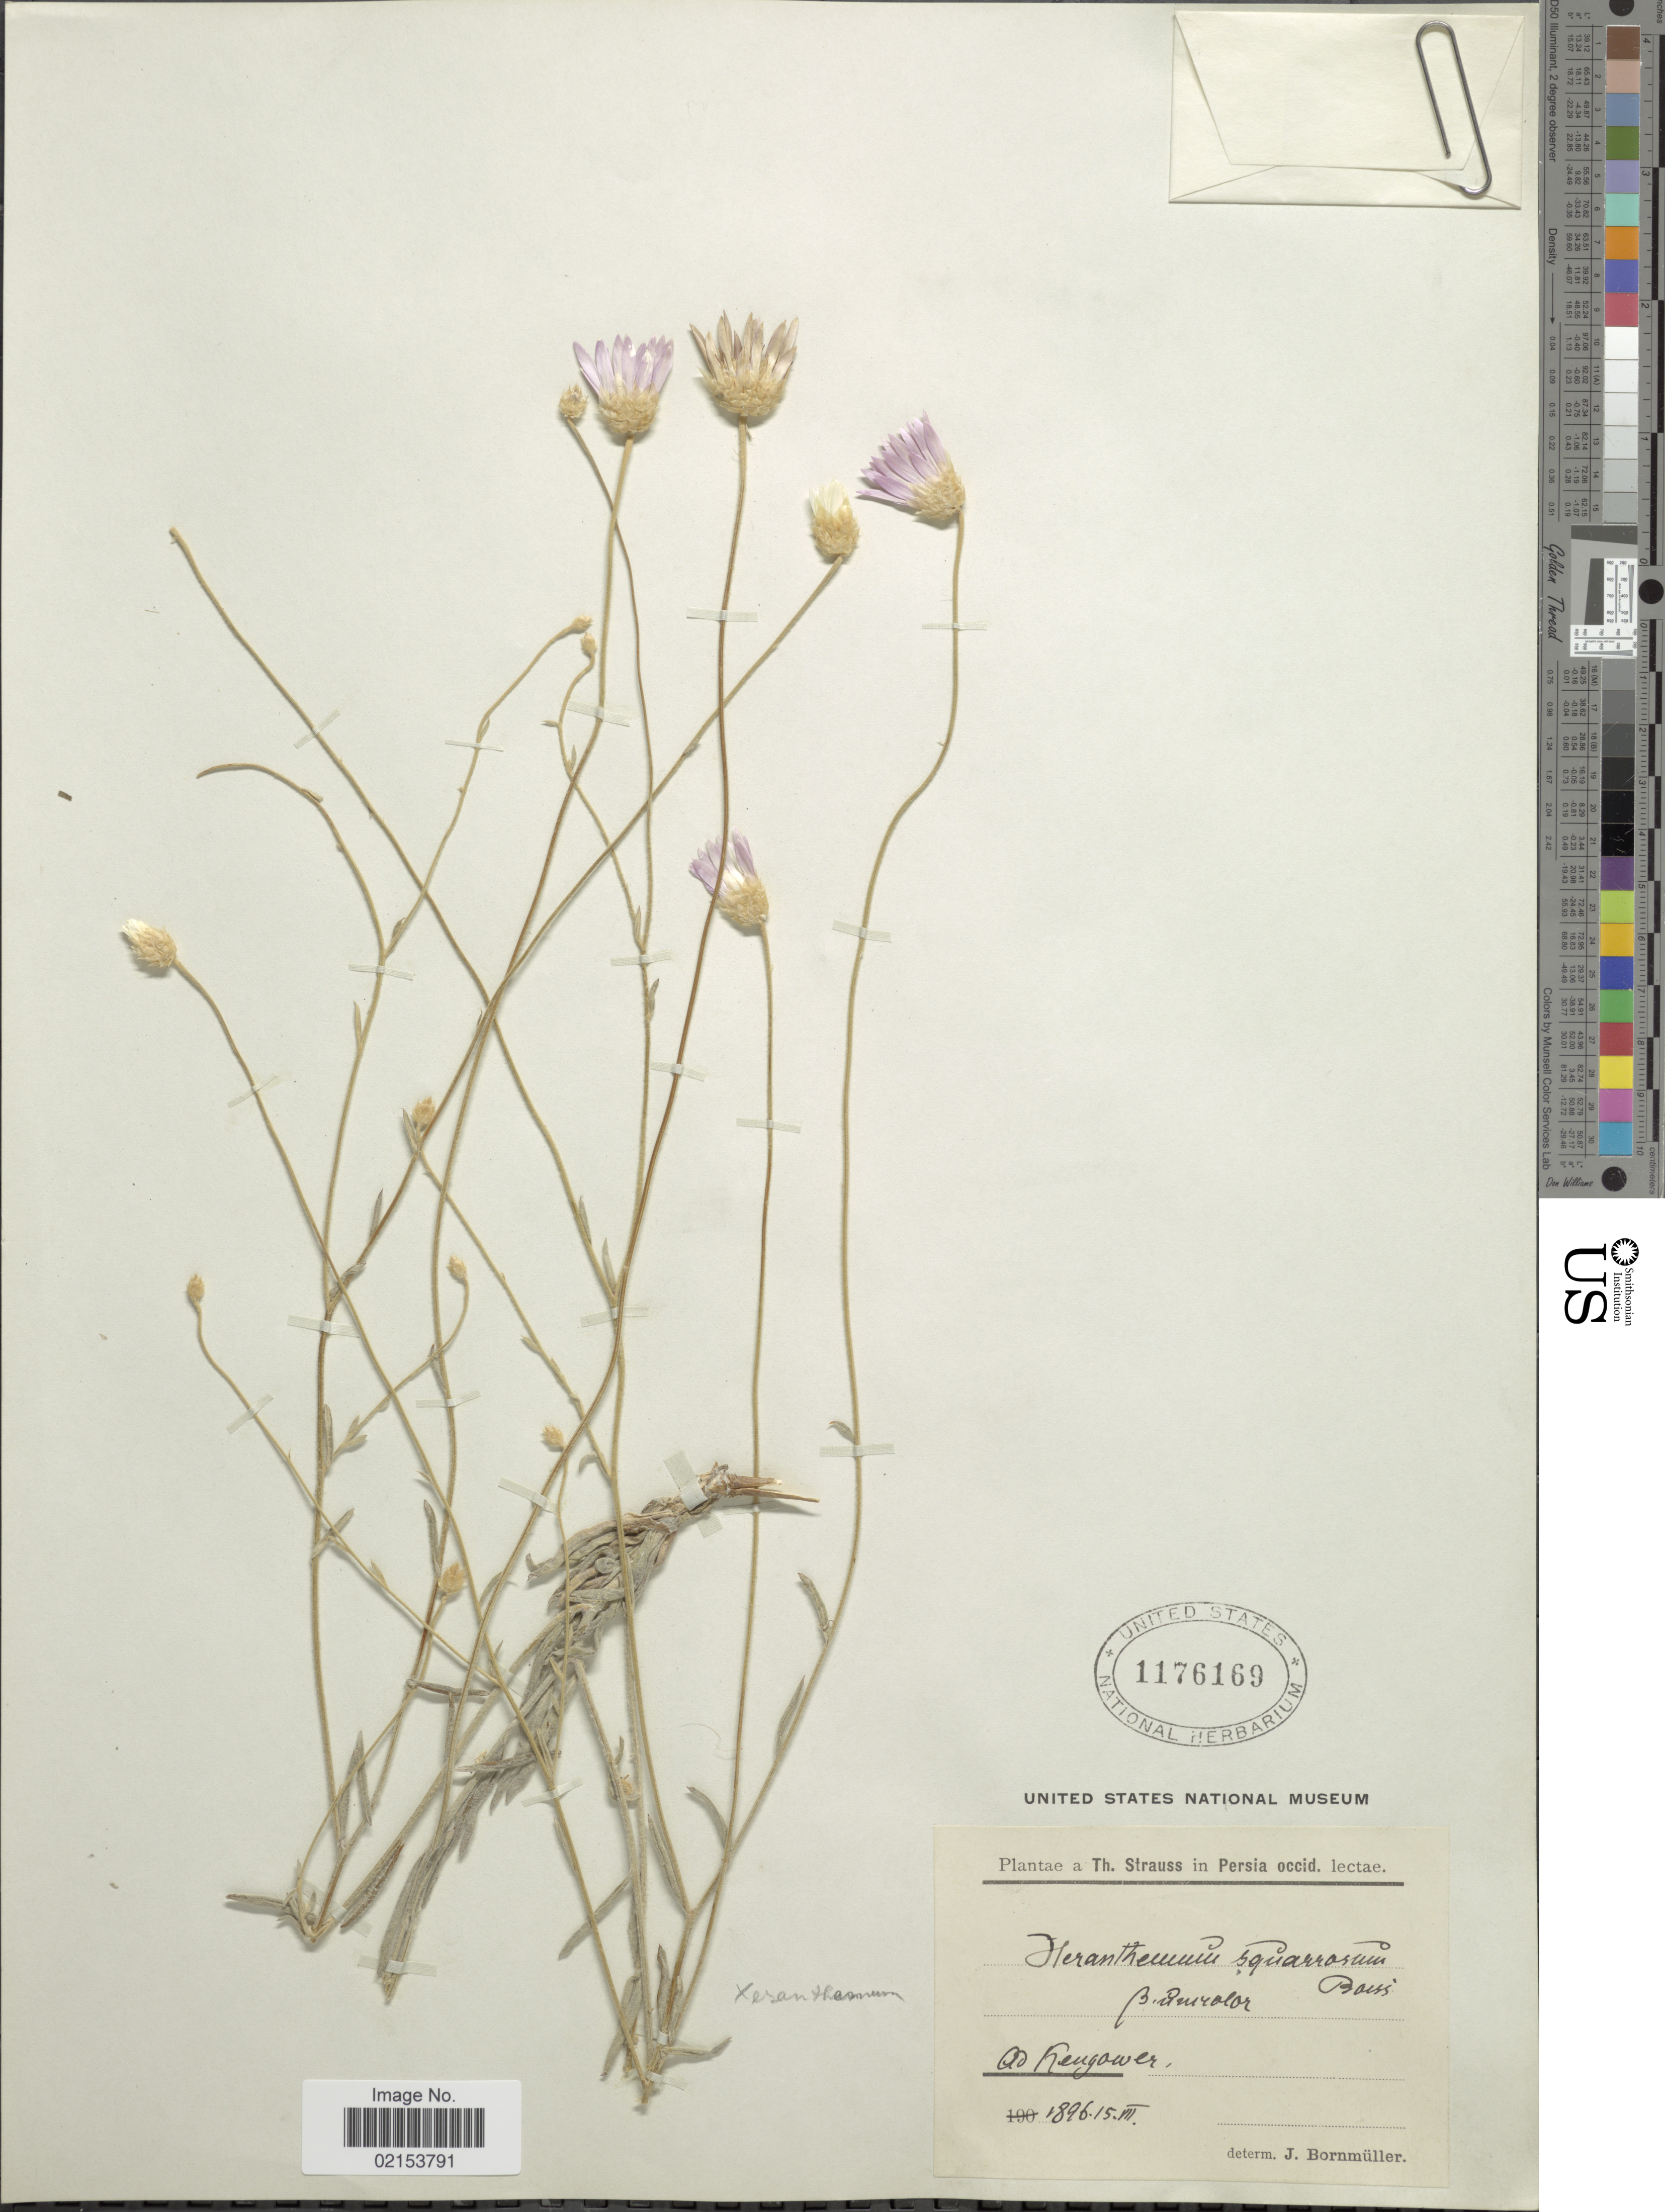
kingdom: Plantae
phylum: Tracheophyta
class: Magnoliopsida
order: Asterales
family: Asteraceae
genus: Xeranthemum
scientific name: Xeranthemum squarrosum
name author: Boiss.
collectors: T. Strauss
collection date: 1896-07-15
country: Iran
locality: Persia. Kengawer [interpreted]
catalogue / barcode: US 1176169